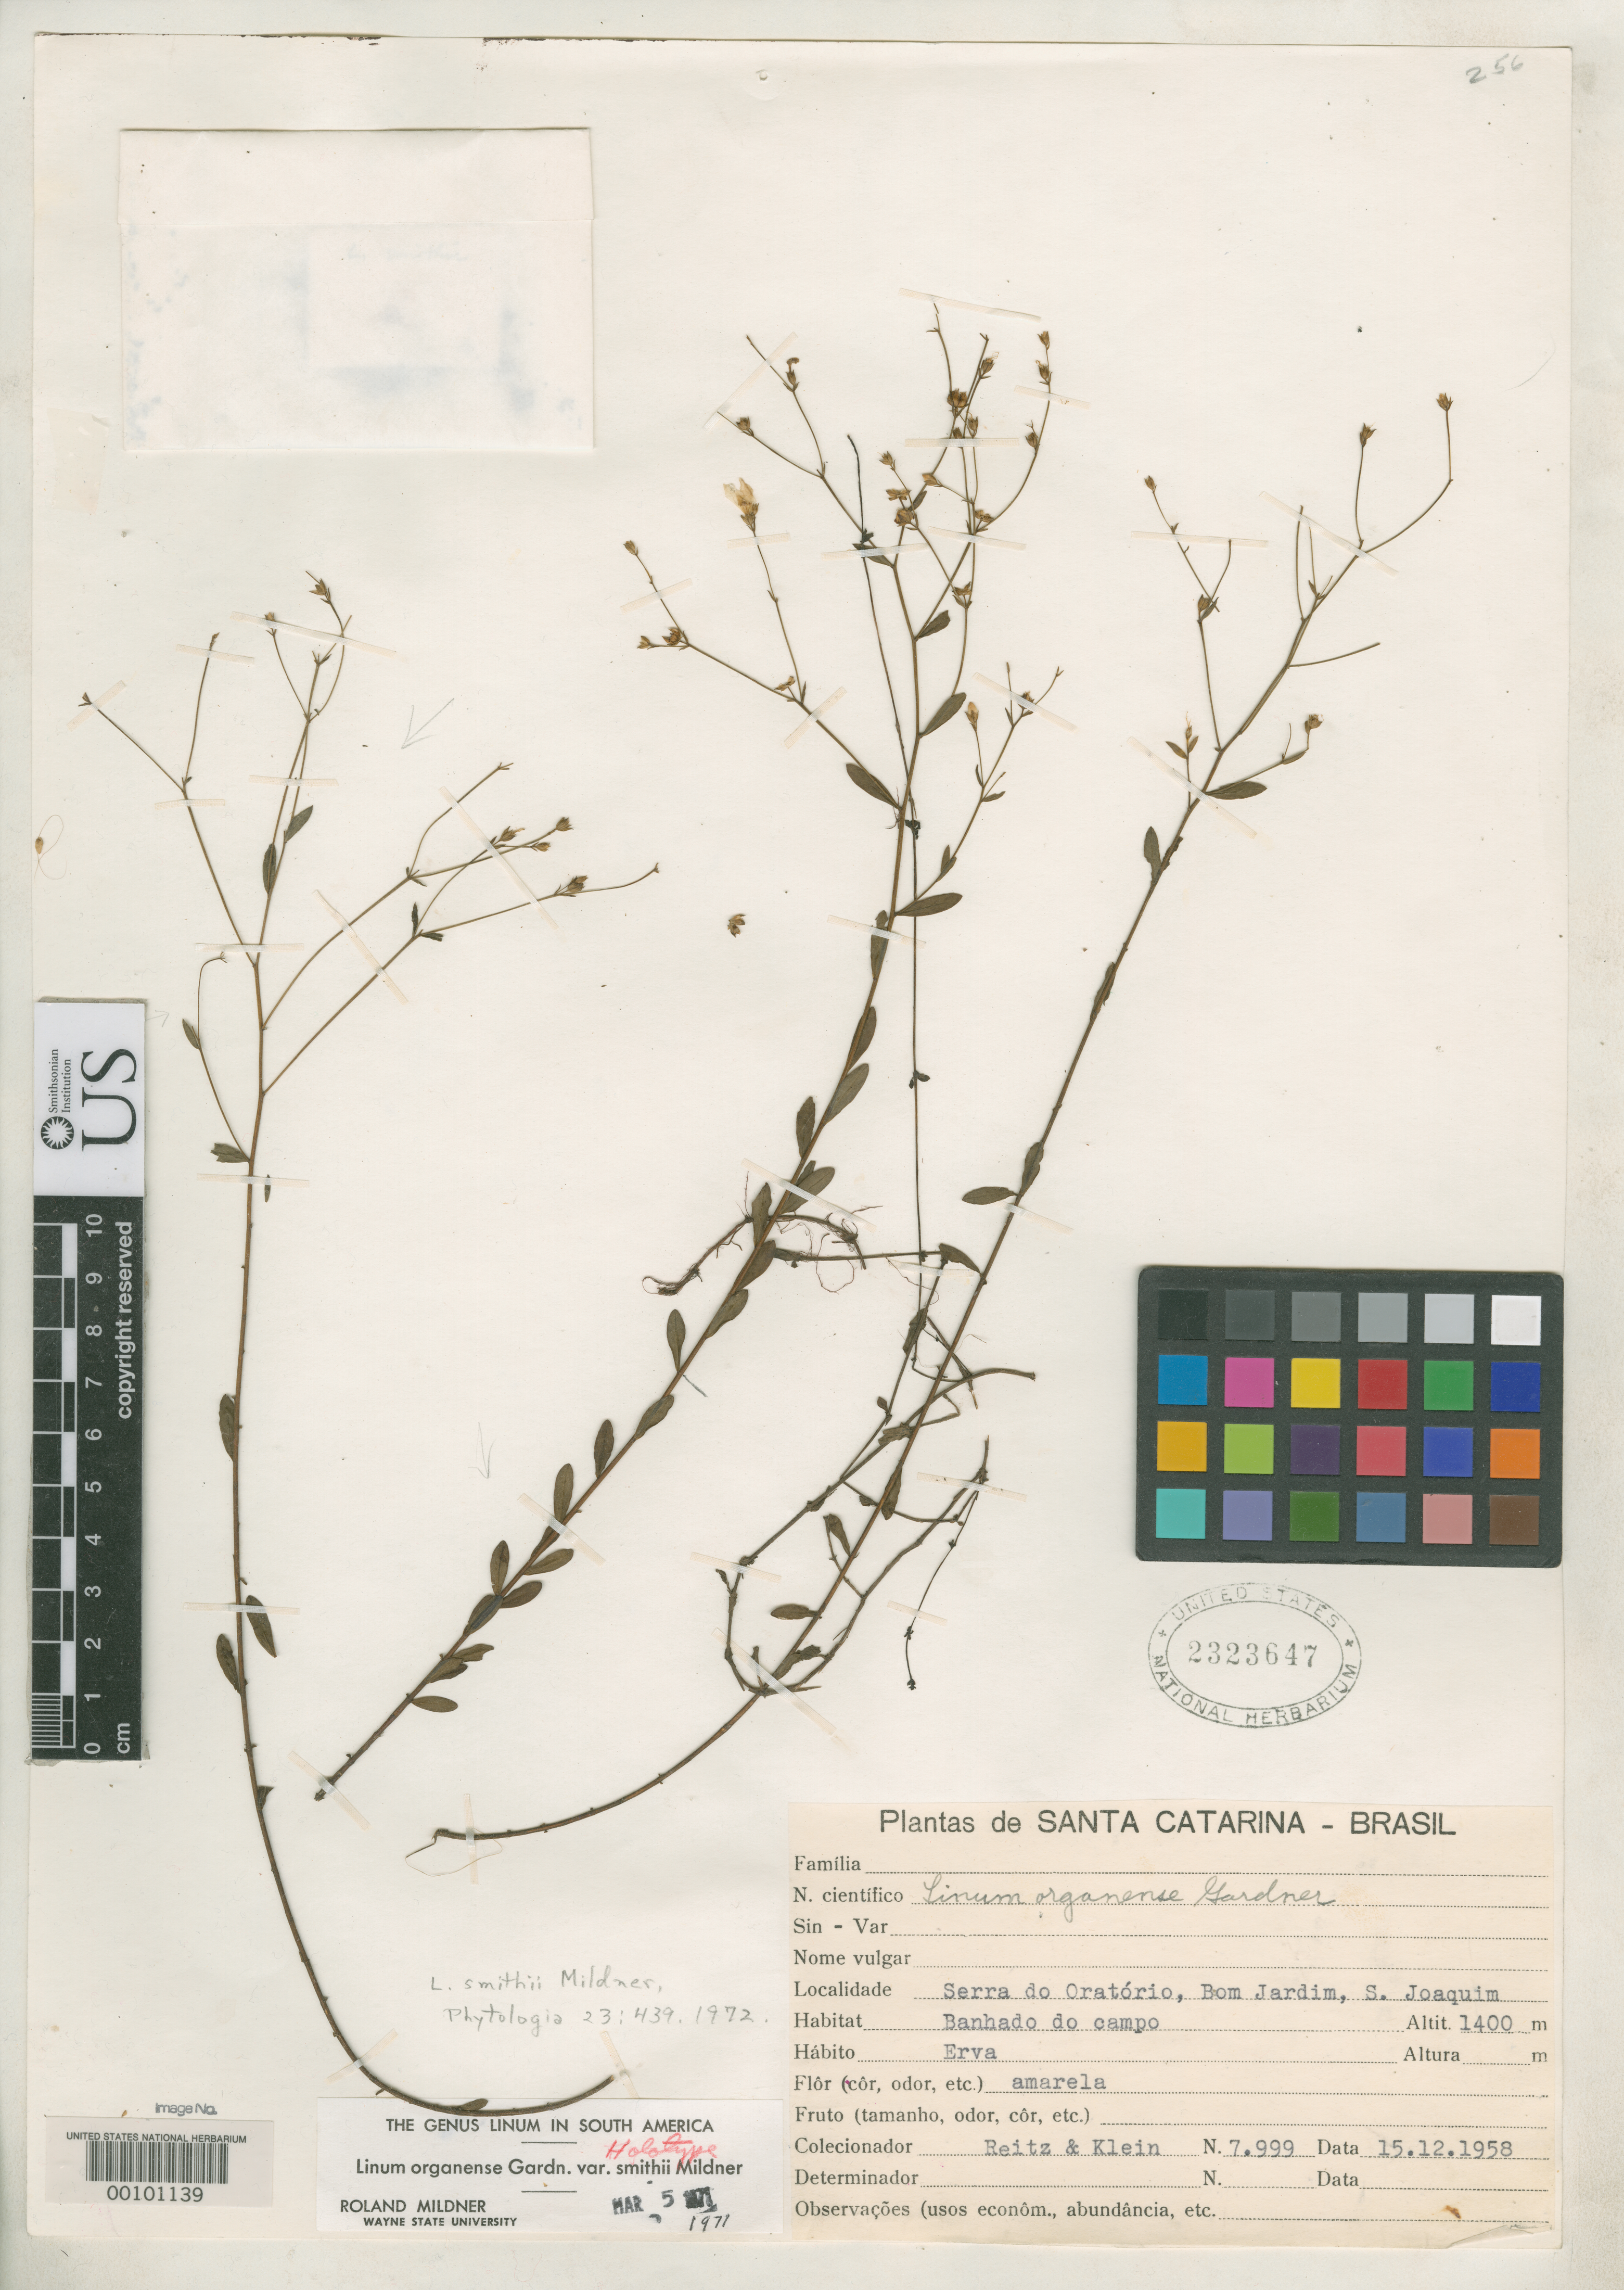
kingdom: Plantae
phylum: Tracheophyta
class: Magnoliopsida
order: Malpighiales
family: Linaceae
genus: Linum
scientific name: Linum smithii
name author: Mildner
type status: Holotype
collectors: R. Reitz & R. M. Klein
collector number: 7999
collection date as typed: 15 Dec 1958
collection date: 1958-12-15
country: Brazil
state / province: Santa Catarina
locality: Sao Joaquim.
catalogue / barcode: US 2323647